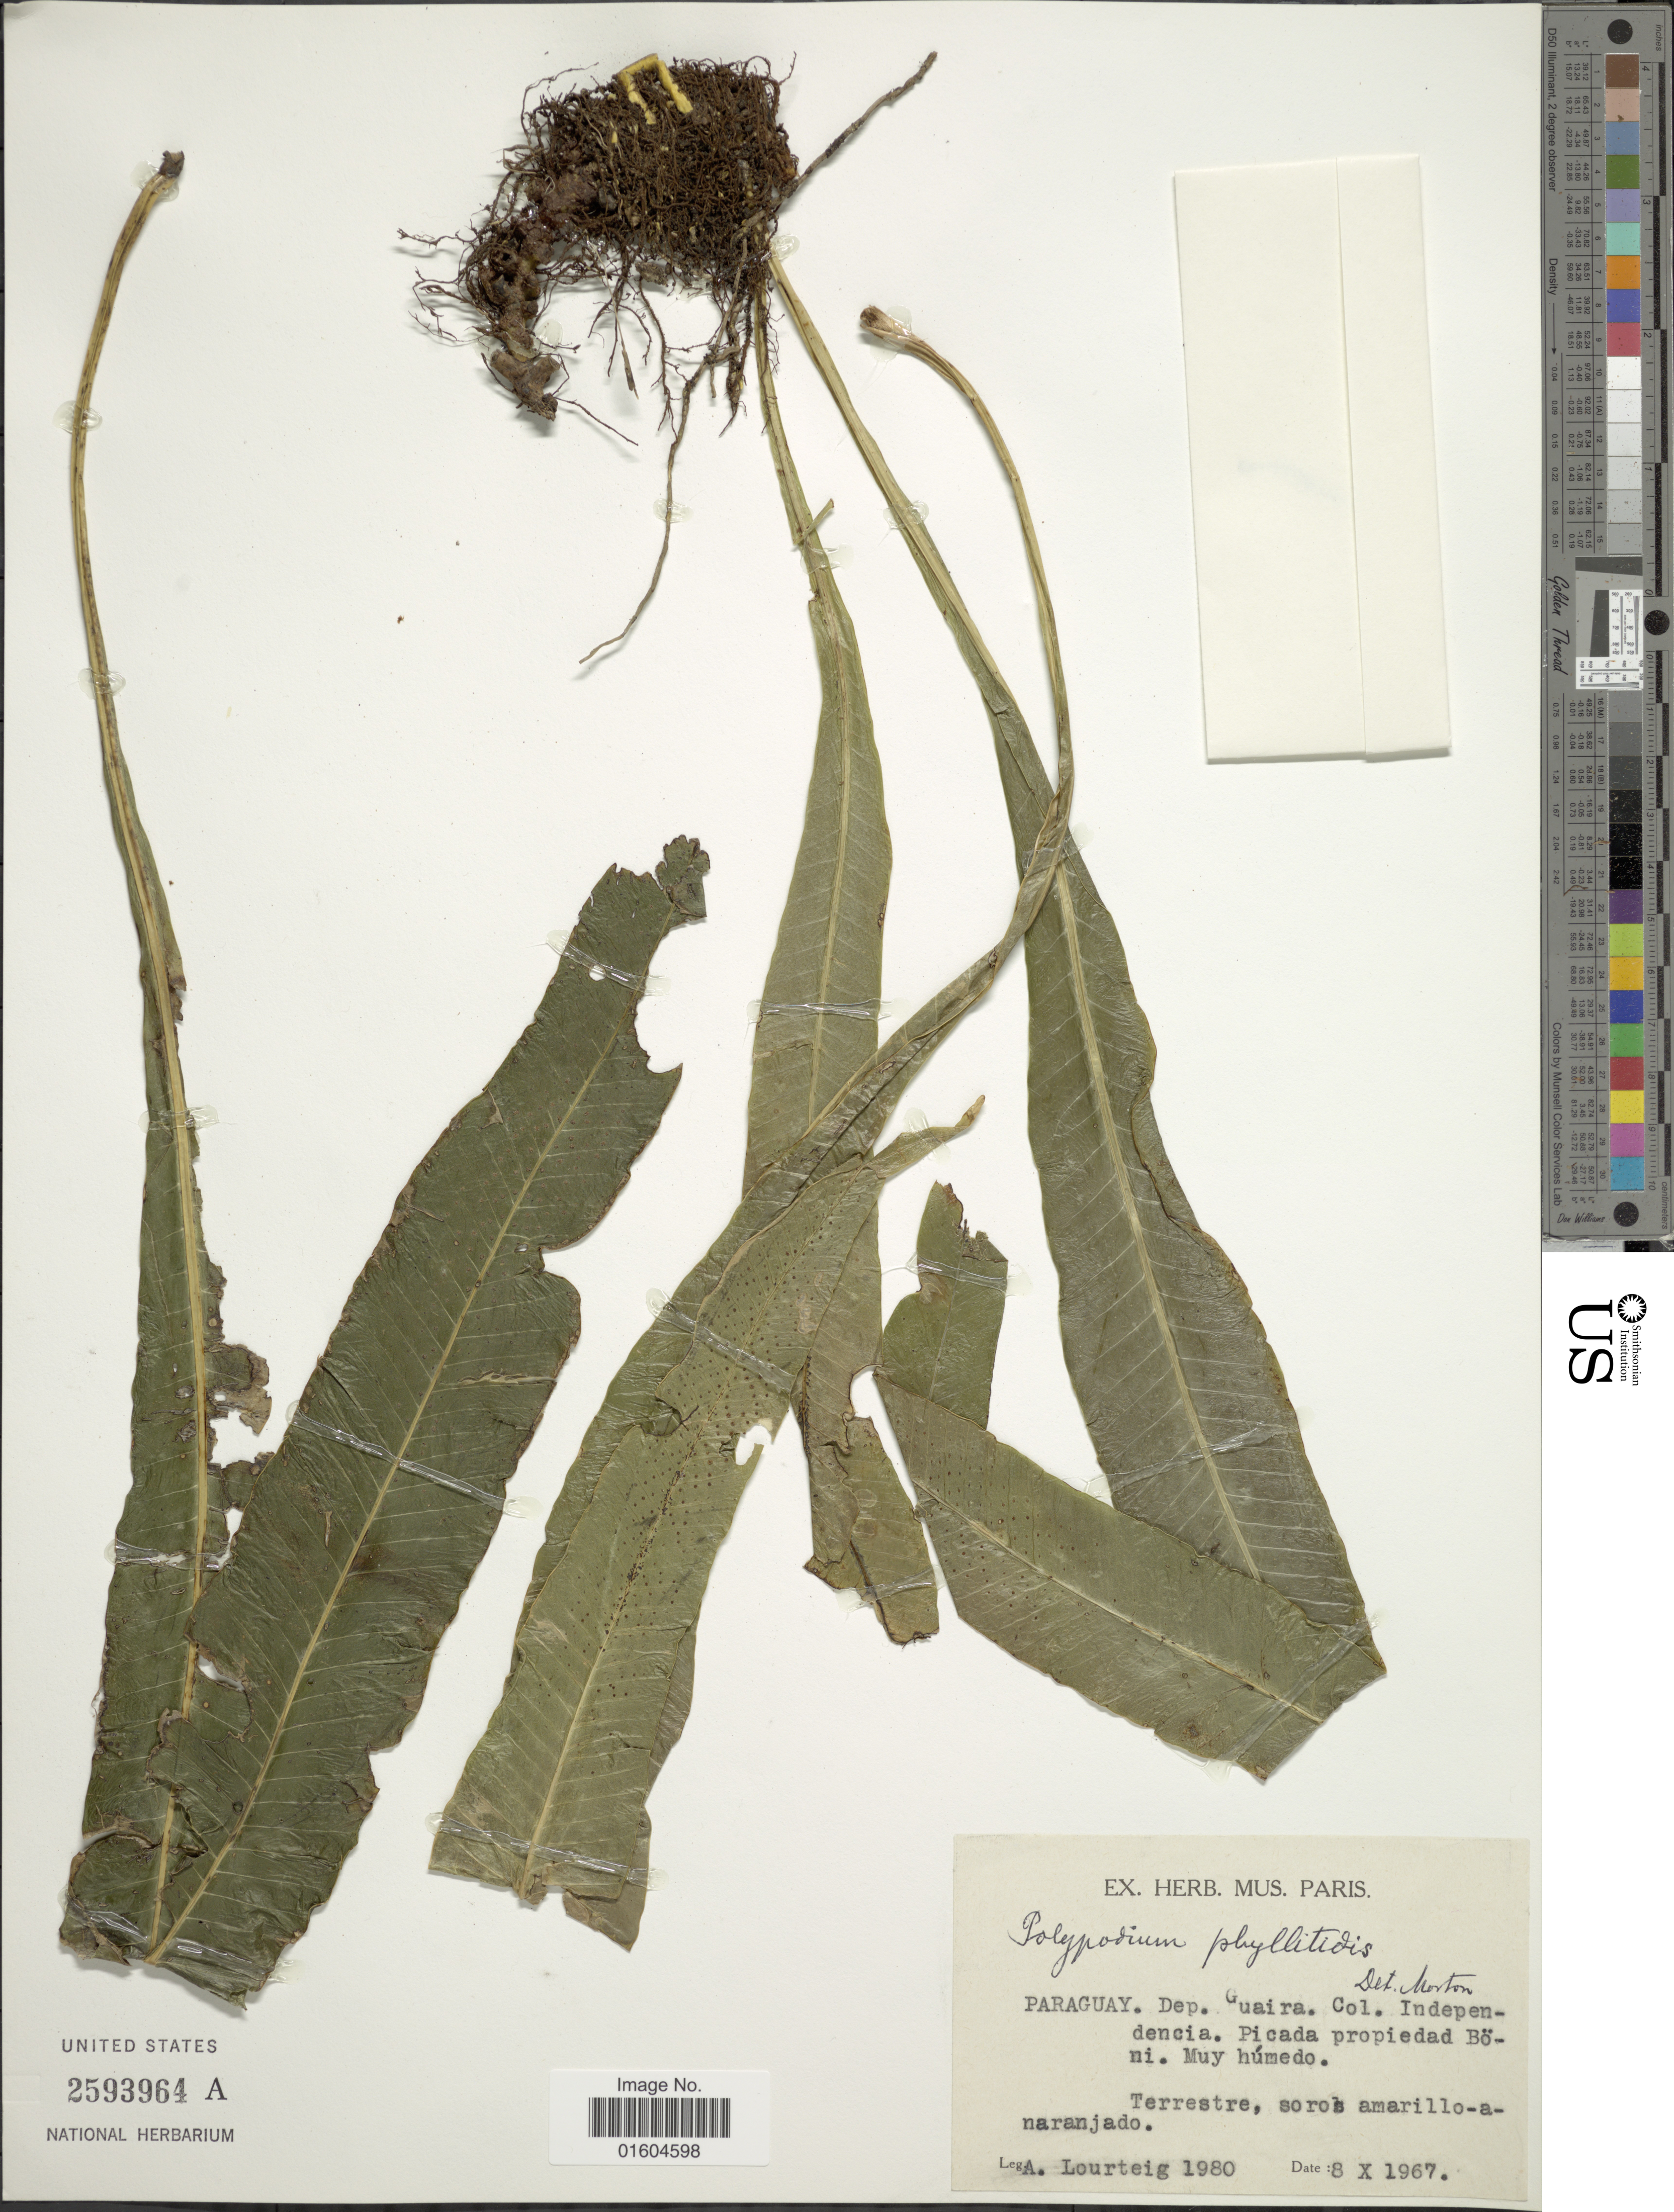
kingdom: Plantae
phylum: Tracheophyta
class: Polypodiopsida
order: Polypodiales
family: Polypodiaceae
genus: Campyloneurum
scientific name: Campyloneurum major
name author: (Hieron. ex Hicken) Lellinger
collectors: A. Lourteig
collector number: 1980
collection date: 1967-10-08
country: Paraguay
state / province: Guaira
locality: Paraguay. Dep. Guaira. Col. Independencia. Picada propiedad Boni. Muy humedo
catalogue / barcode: US 2593964